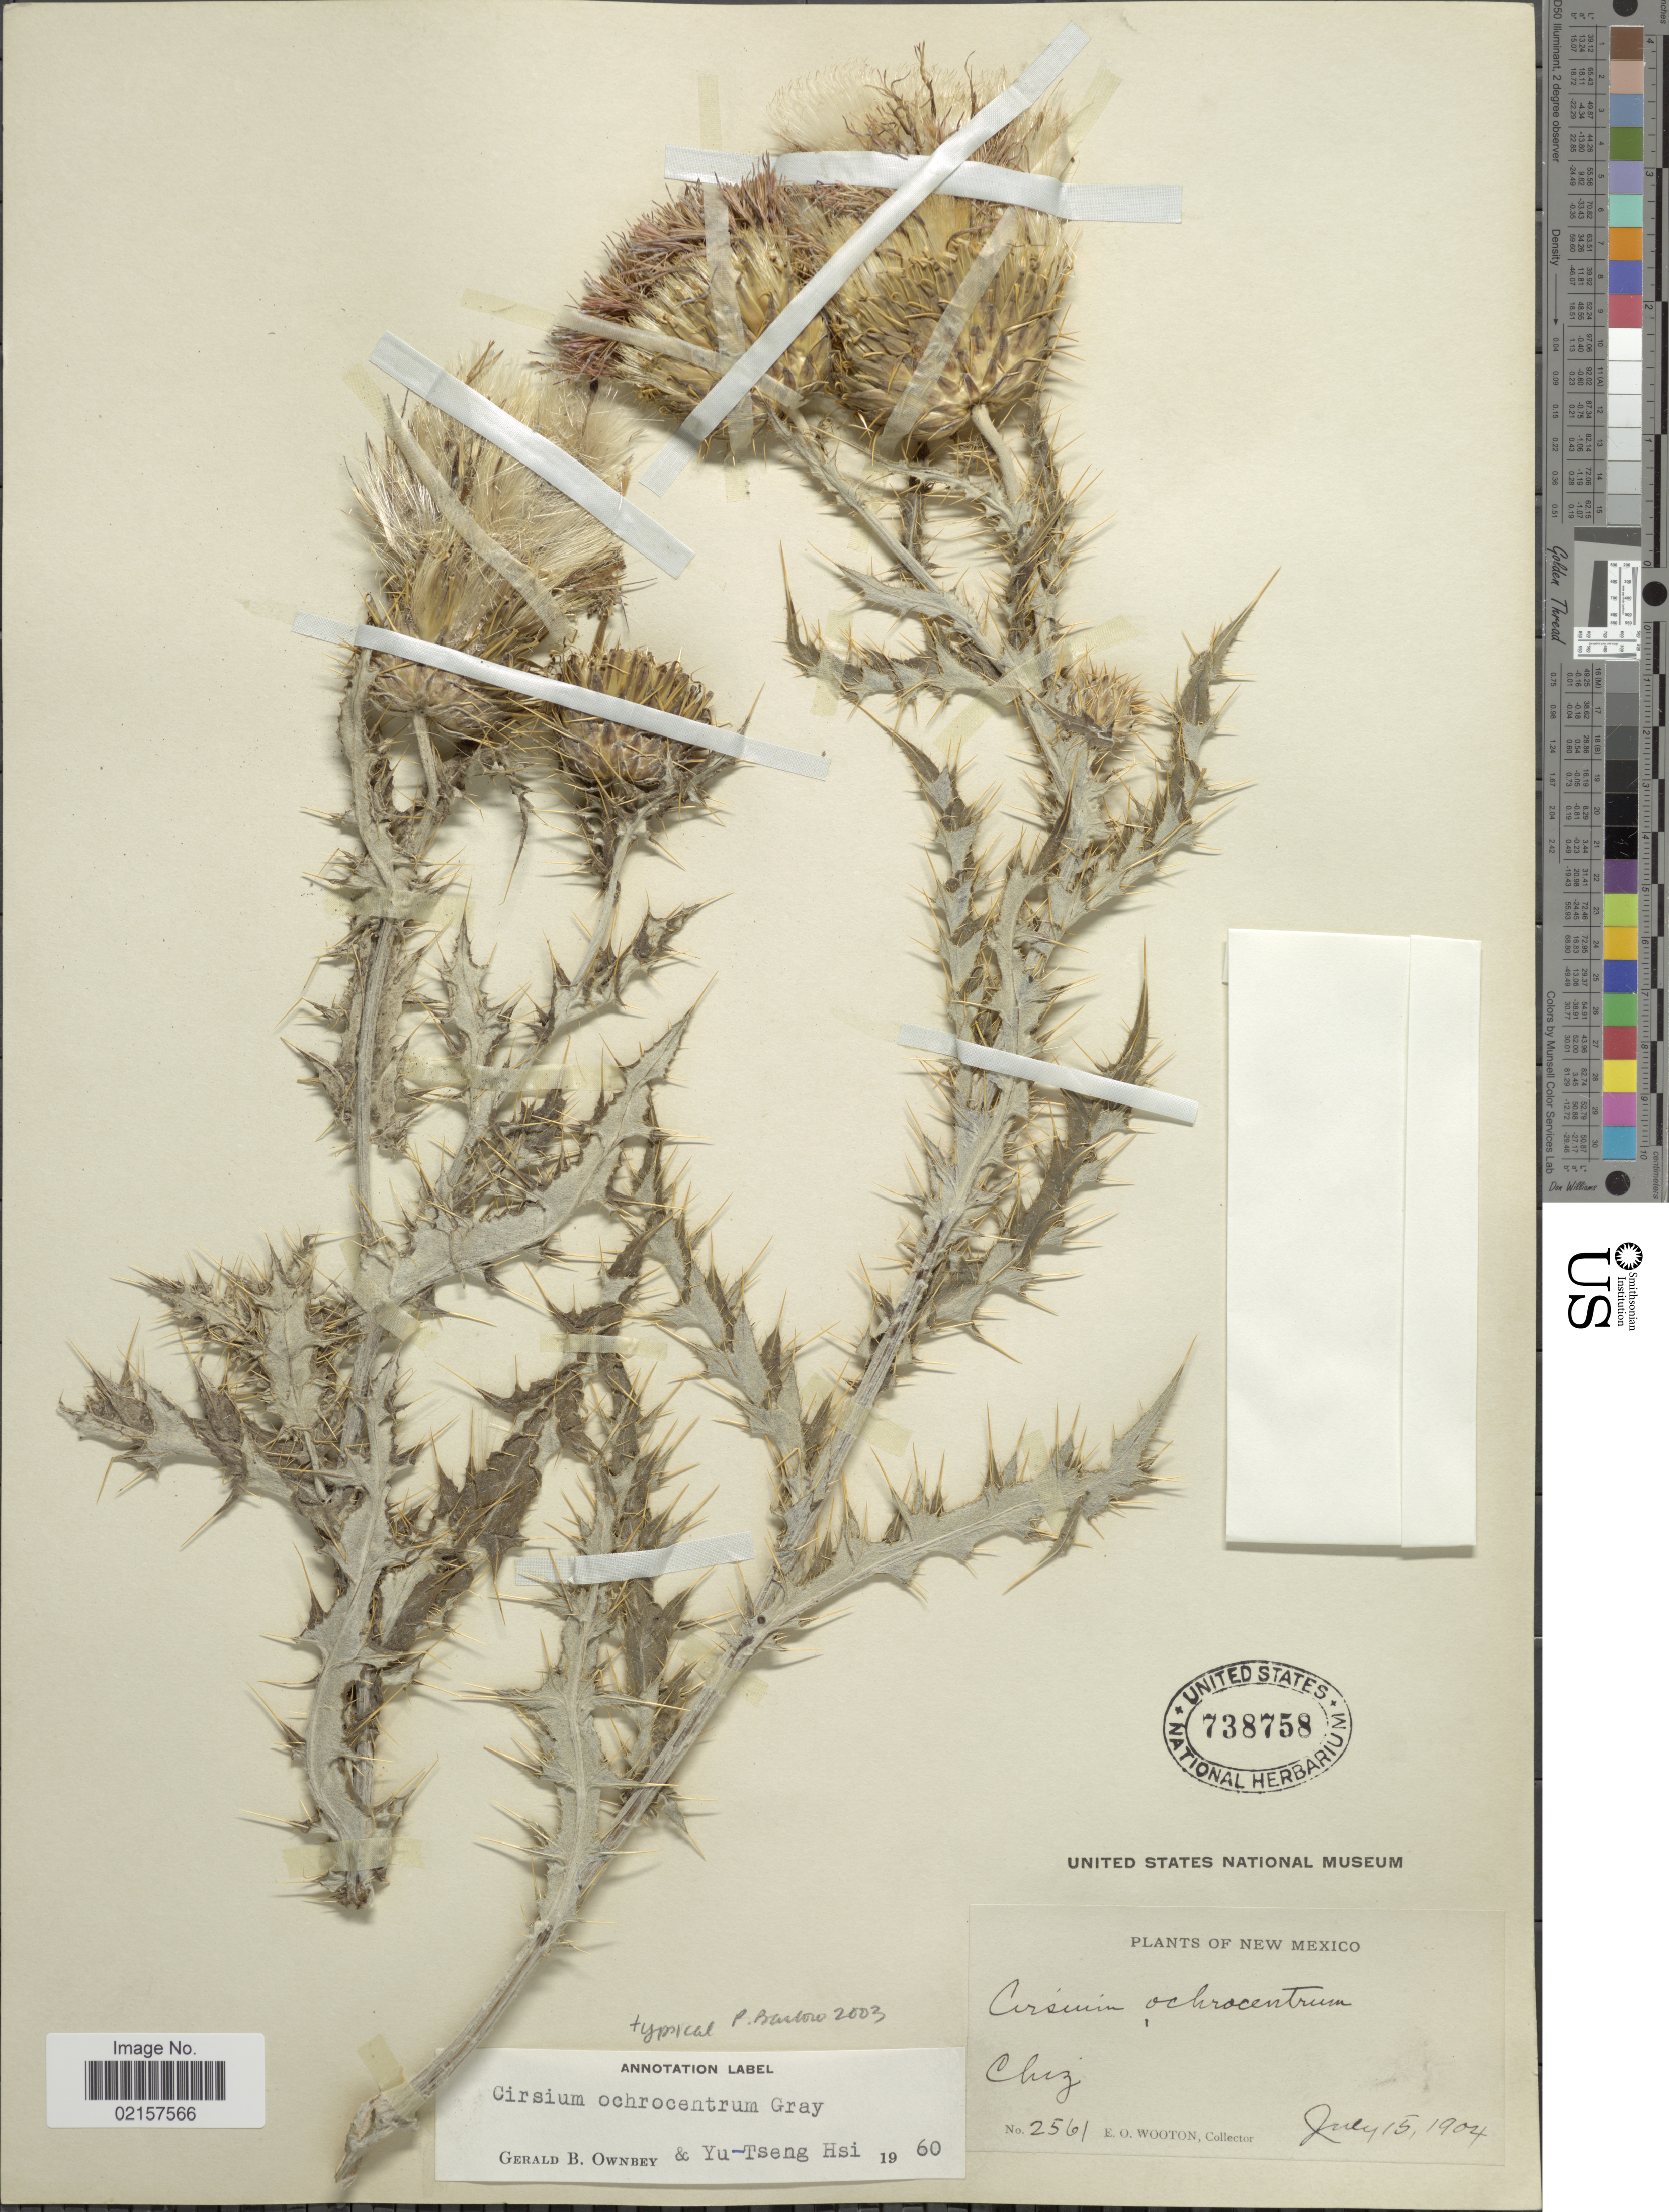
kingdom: Plantae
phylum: Tracheophyta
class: Magnoliopsida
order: Asterales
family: Asteraceae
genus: Cirsium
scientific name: Cirsium ochrocentrum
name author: A. Gray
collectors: E. O. Wooton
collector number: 2561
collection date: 1904-07-15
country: United States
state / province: New Mexico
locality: Chiz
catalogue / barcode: US 738758